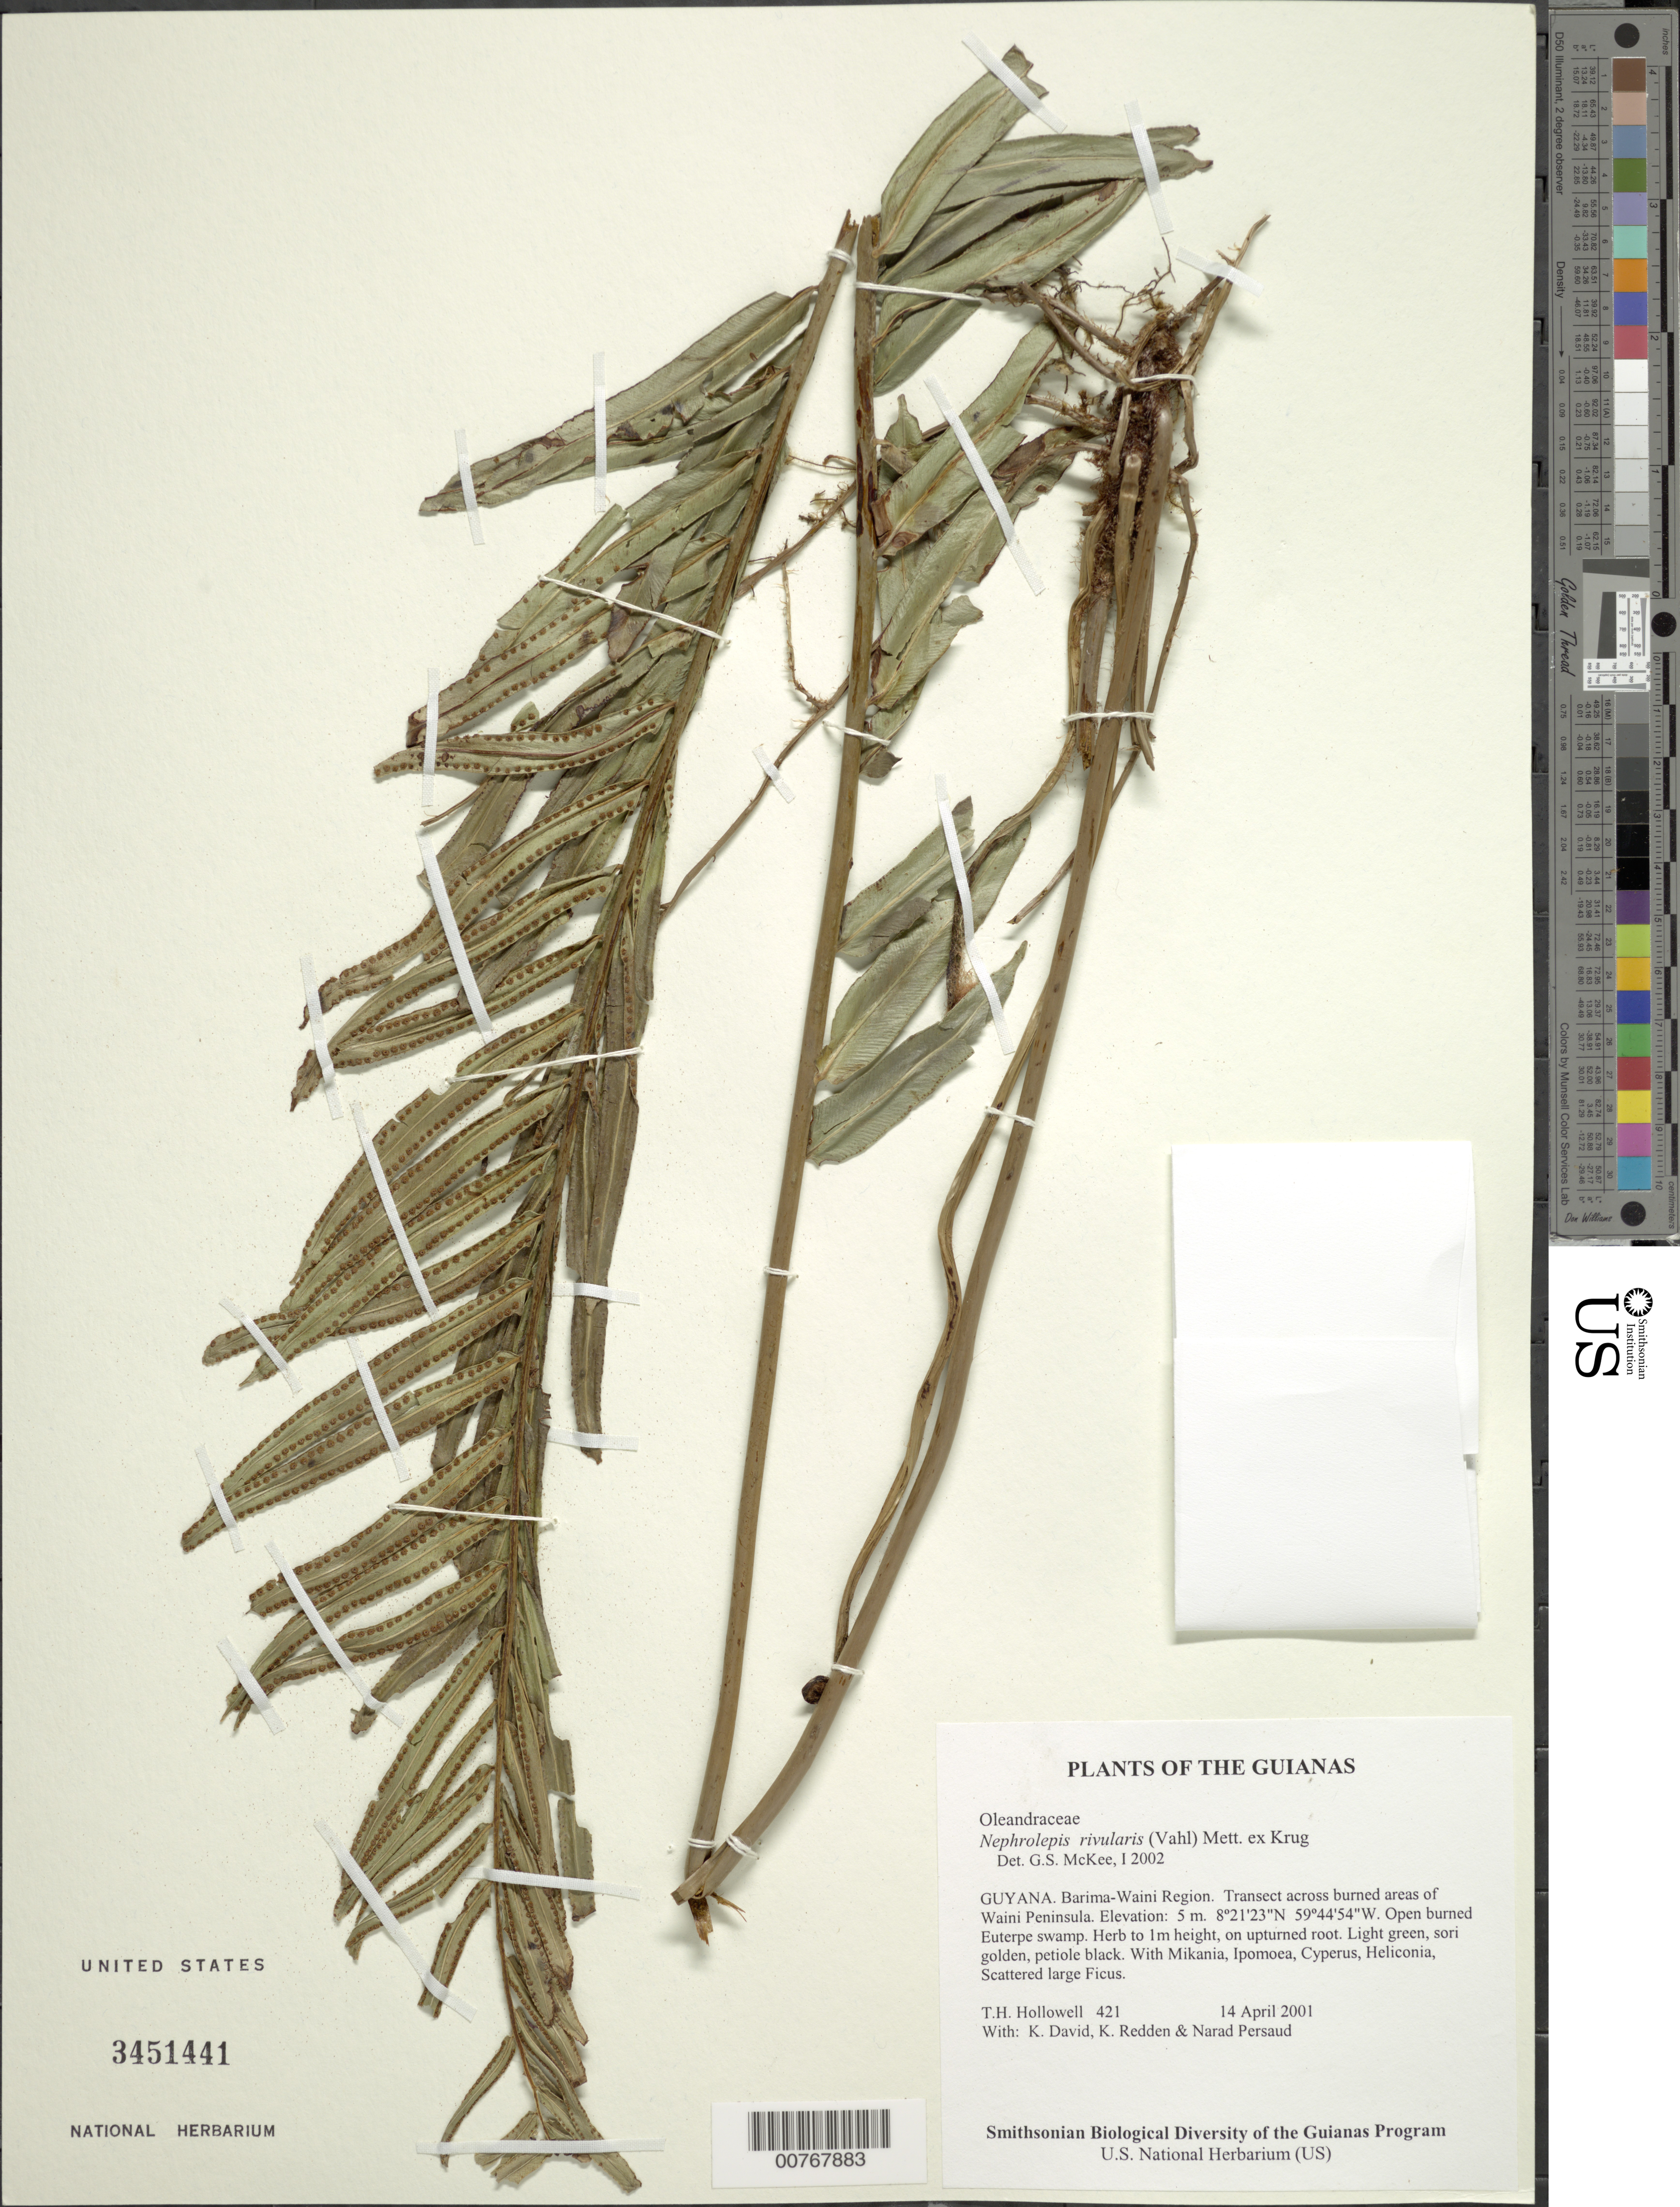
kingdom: Plantae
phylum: Tracheophyta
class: Polypodiopsida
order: Polypodiales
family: Nephrolepidaceae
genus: Nephrolepis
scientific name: Nephrolepis rivularis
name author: (Vahl) Mett. ex Krug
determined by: McKee, G. S., (US), NMNH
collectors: T. Hollowell, K. David, K. M. Redden & N. Persaud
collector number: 421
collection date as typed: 14 April 2001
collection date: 2001-04-14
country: Guyana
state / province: Barima-Waini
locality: Transect across burned areas of Waini Peninsula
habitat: Open burned Euterpe swamp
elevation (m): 5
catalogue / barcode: US 3451441